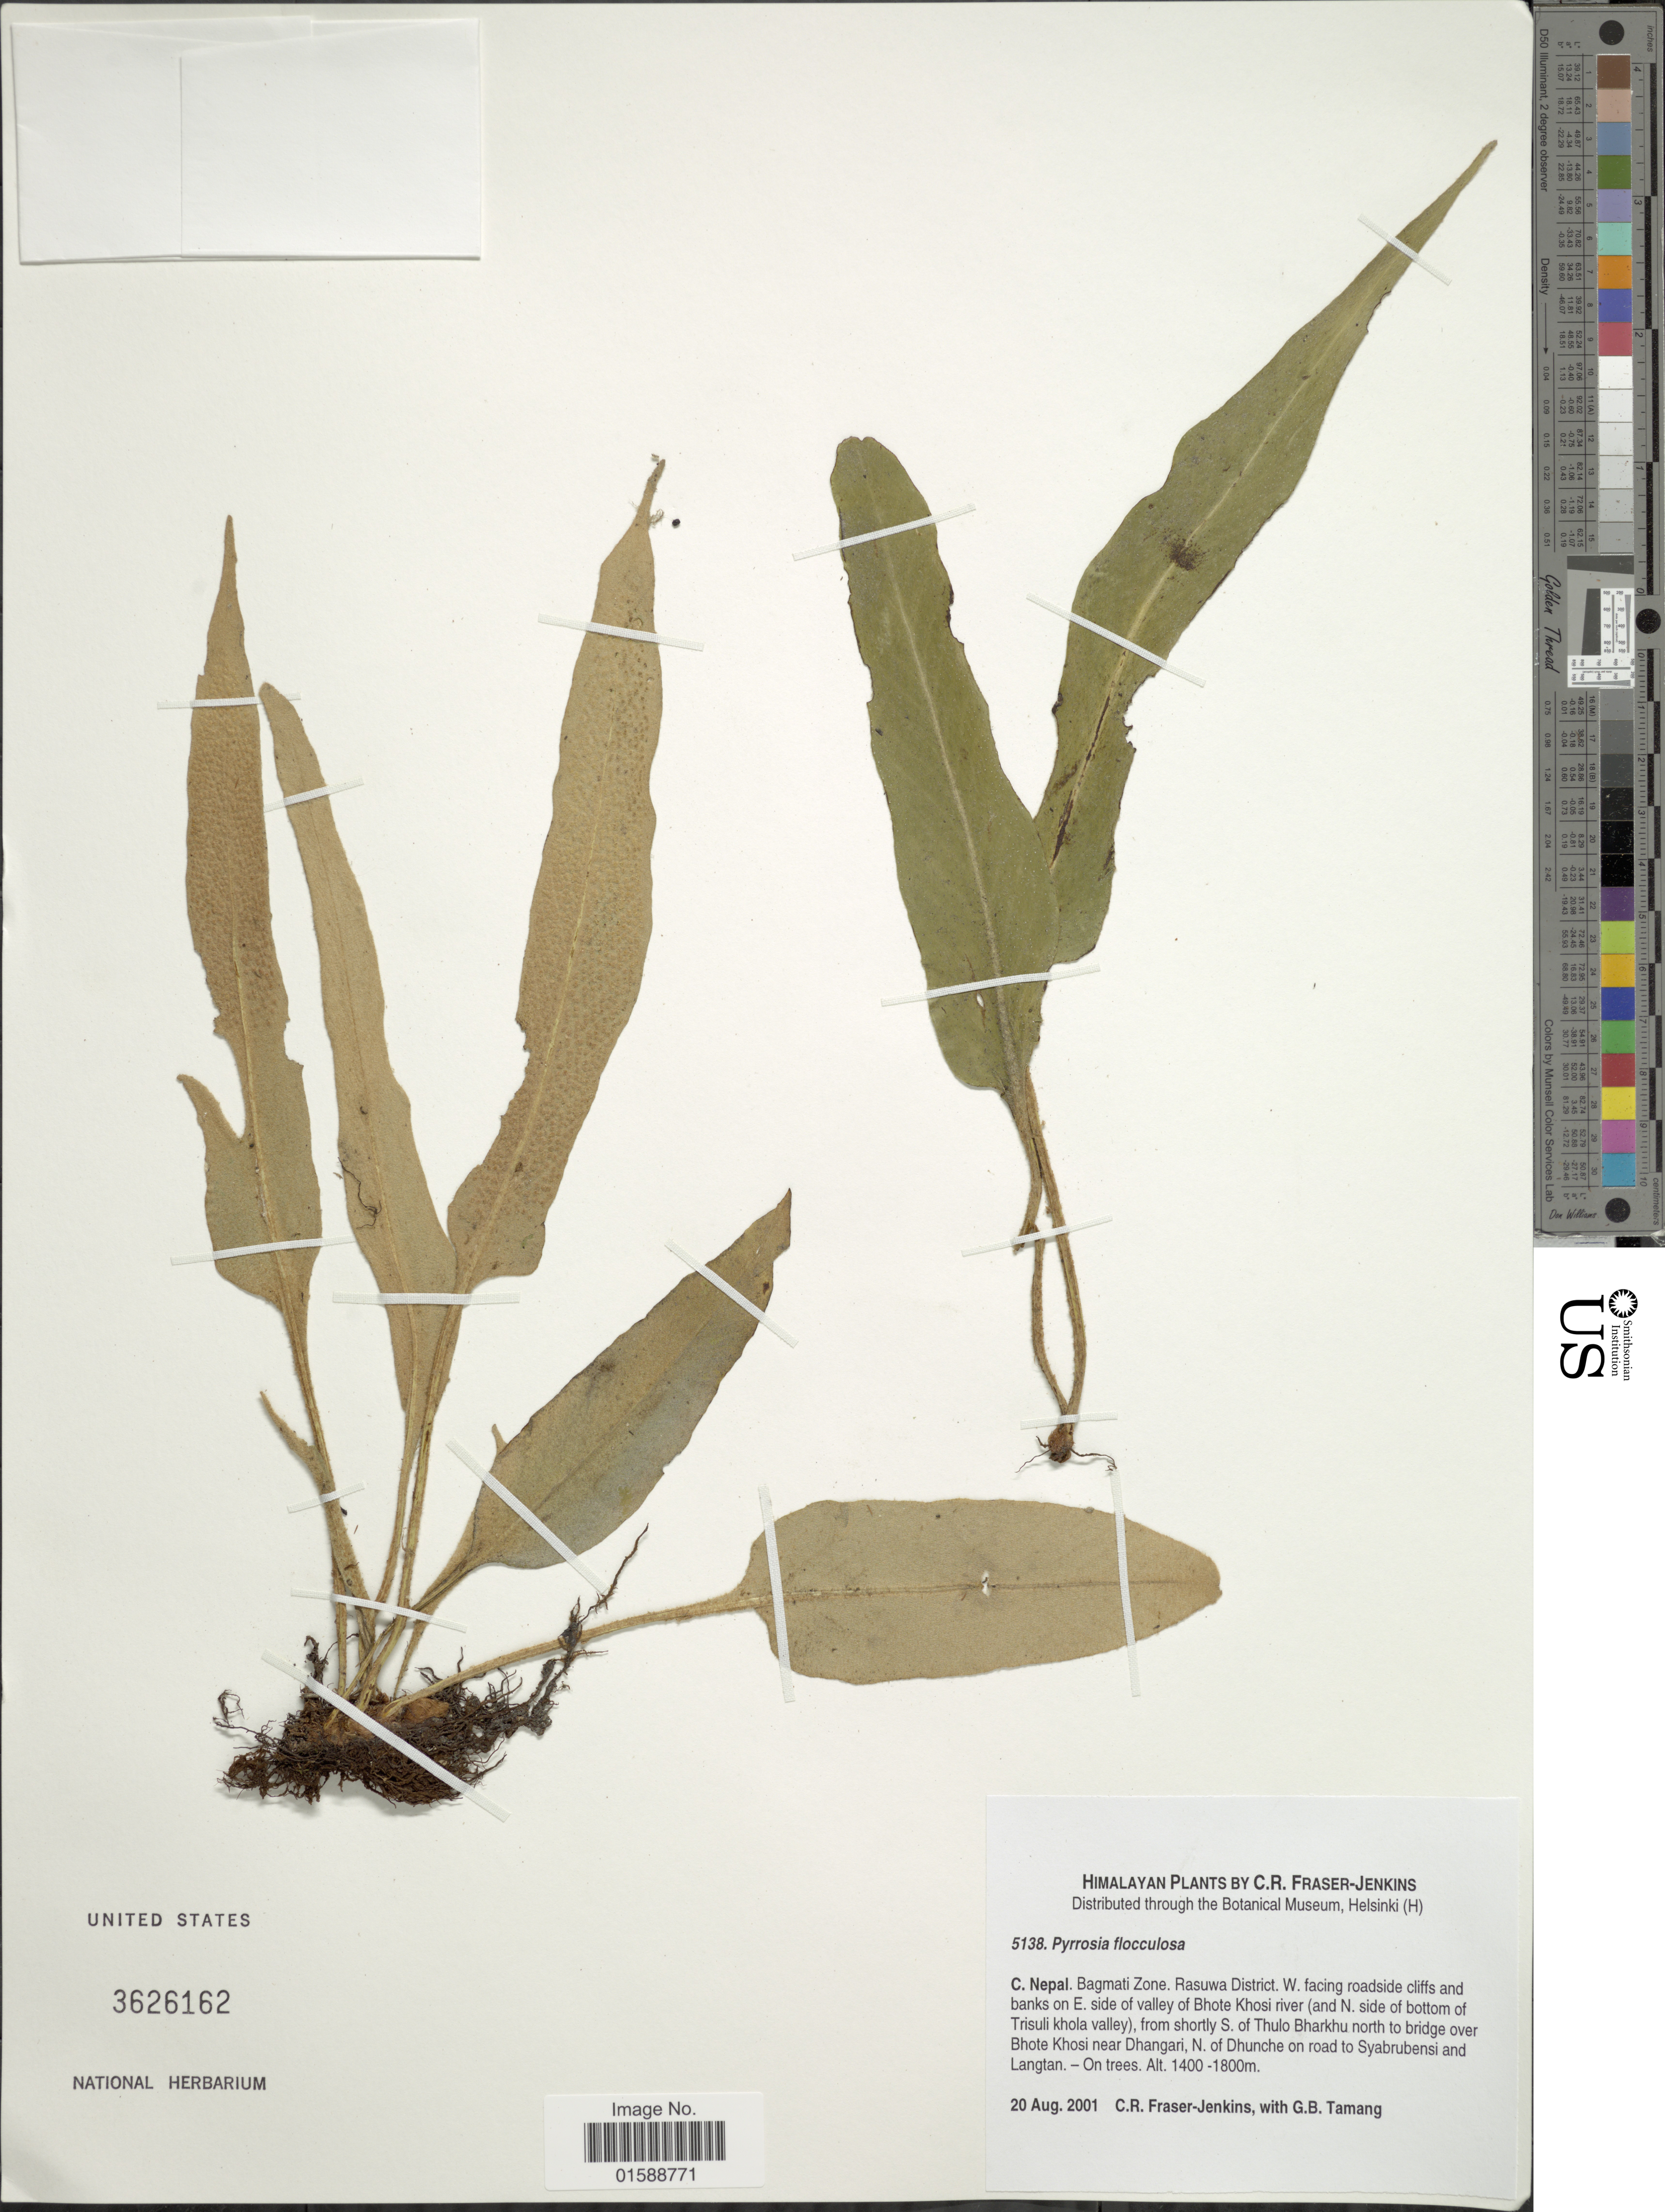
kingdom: Plantae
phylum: Tracheophyta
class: Polypodiopsida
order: Polypodiales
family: Polypodiaceae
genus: Pyrrosia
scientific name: Pyrrosia flocculosa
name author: (D. Don) Ching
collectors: C. R. Fraser-Jenkins & G. Tamang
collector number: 5138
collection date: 2001-08-20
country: Nepal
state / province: Bagmati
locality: Himalayan. C. Nepal. Rasuwa District. W. facing roadside cliffs and banks on E. side of valley of Bhote Khosi river (and N. side of bottom of Trisuli khola valley), from shortly S. of Thulo Bharkhu north to bridge over Bhote Khosi near Dhangari, N. of Dhunche on road to Syabrubensi and Langtan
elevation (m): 1400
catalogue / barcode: US 3626162